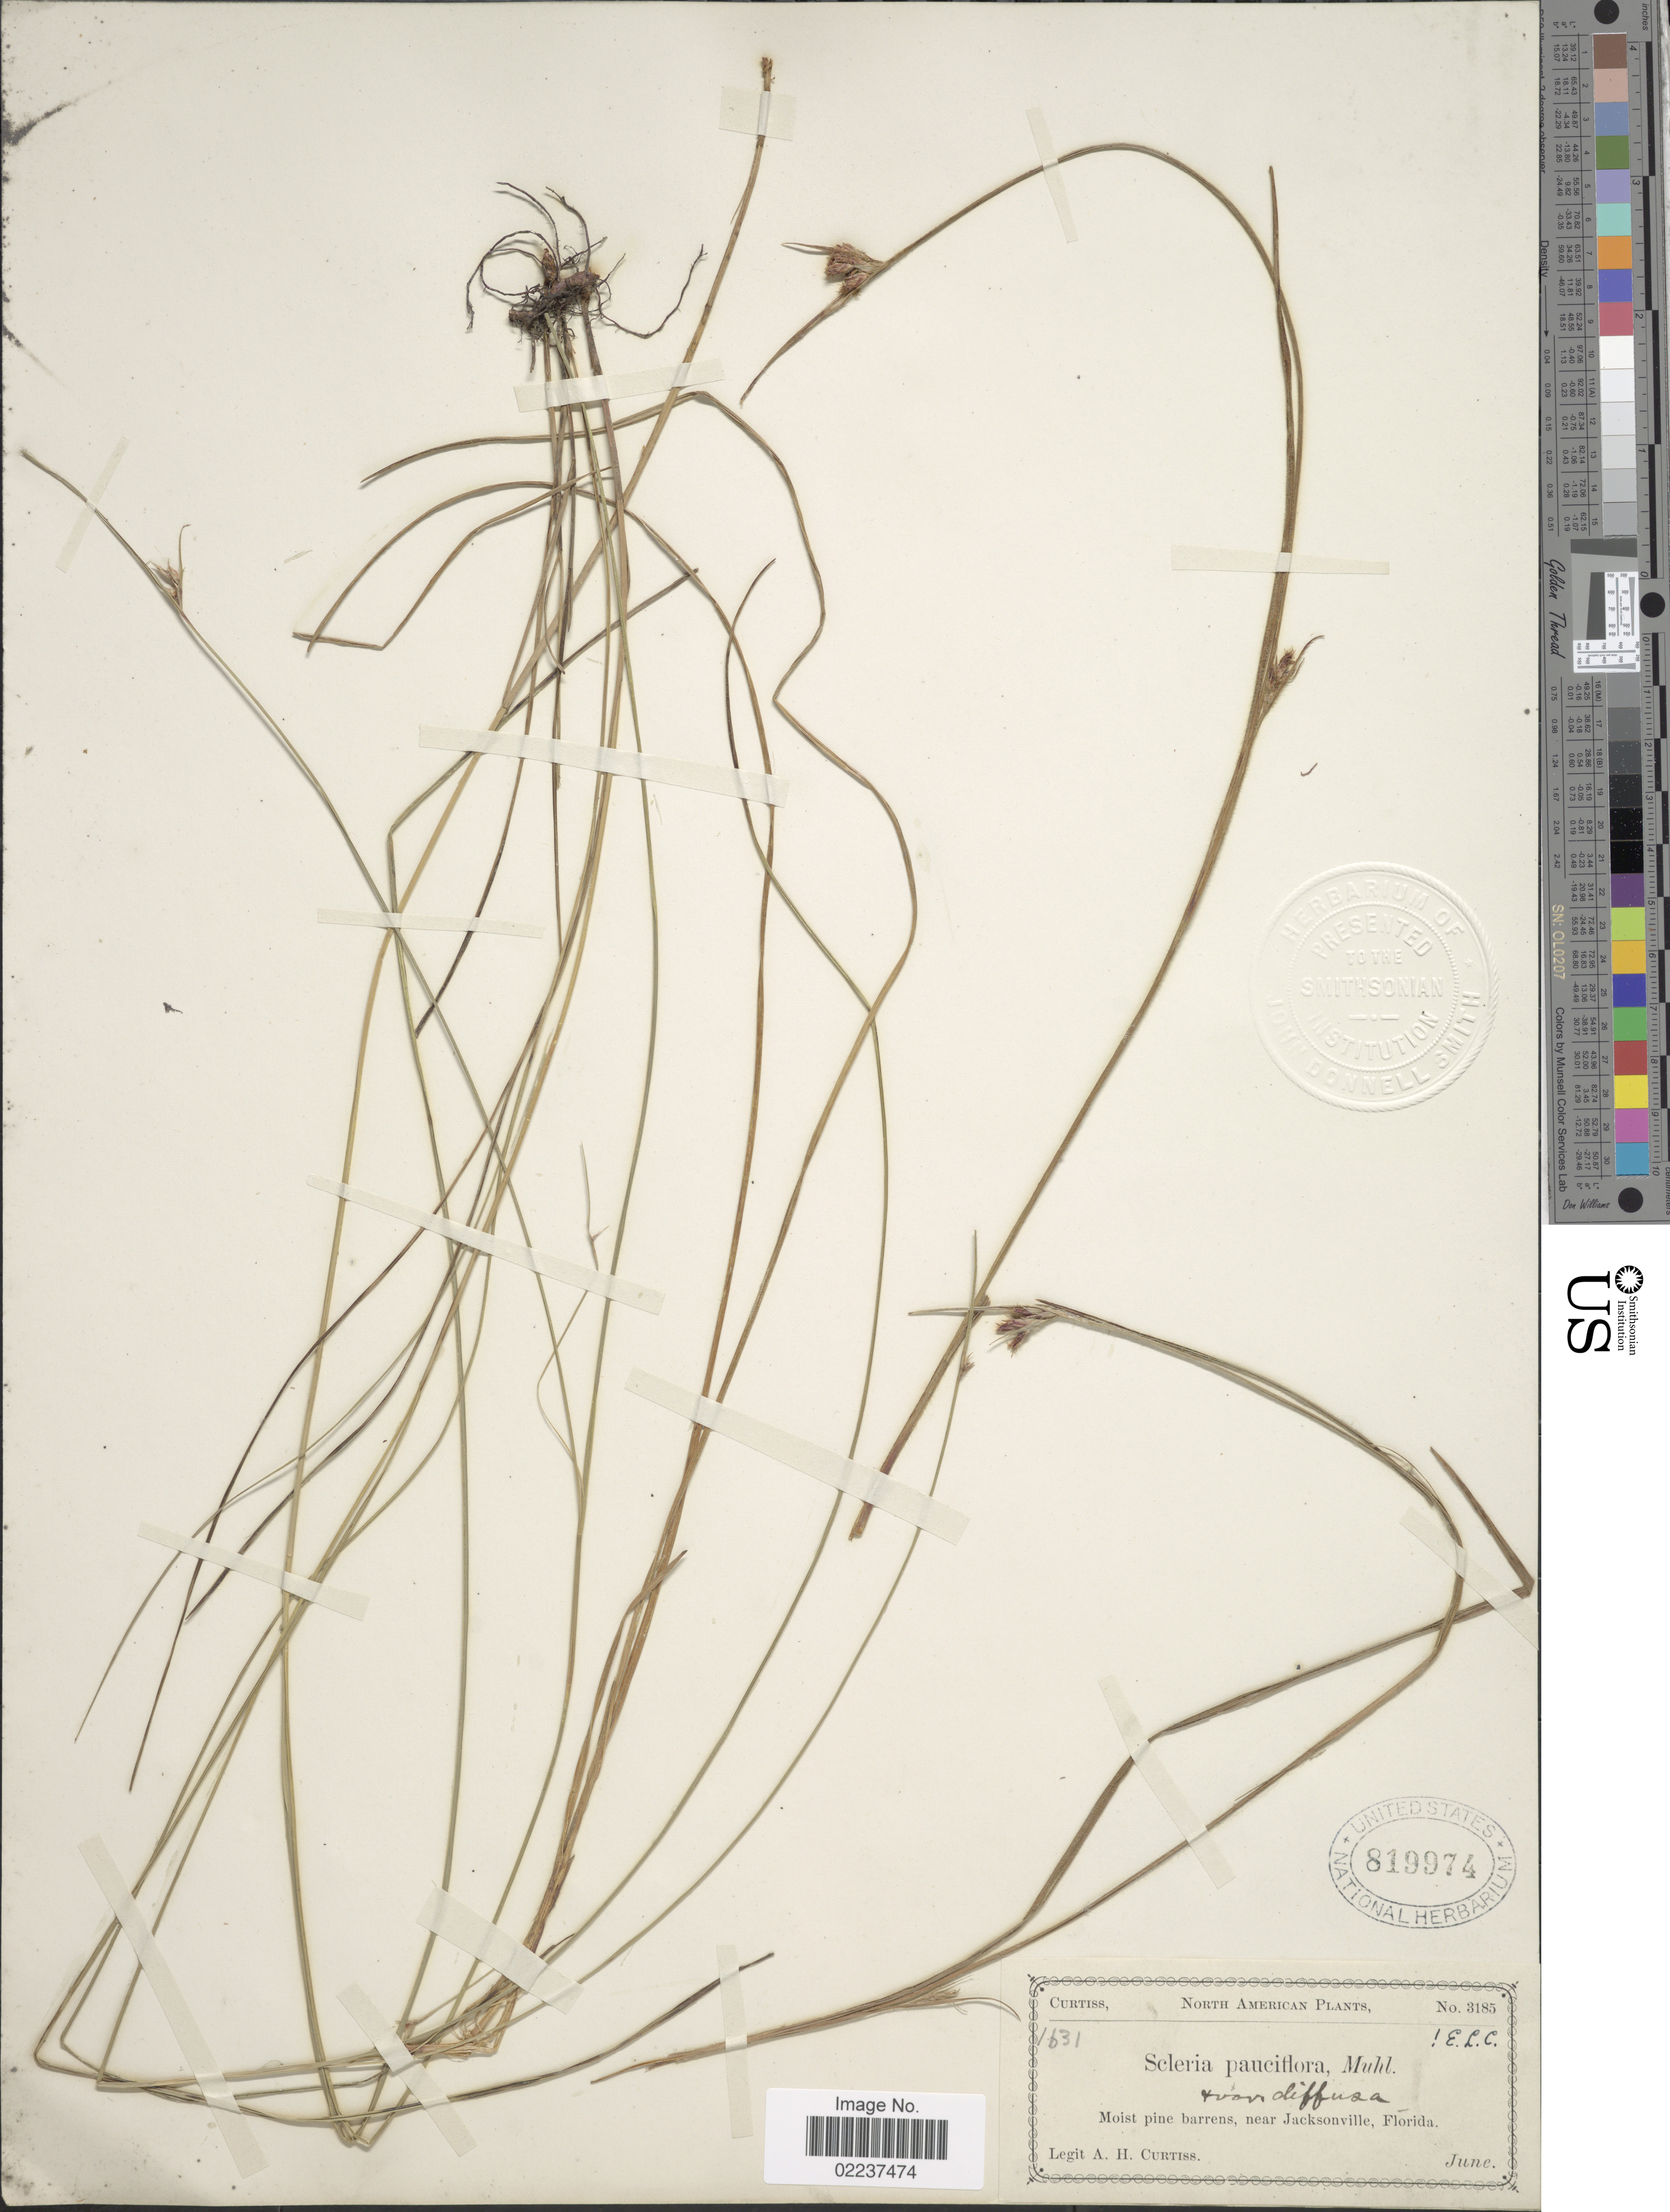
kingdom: Plantae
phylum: Tracheophyta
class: Liliopsida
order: Poales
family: Cyperaceae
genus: Scleria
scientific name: Scleria pauciflora var. diffusa, ined.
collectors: A. H. Curtiss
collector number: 1631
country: United States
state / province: Florida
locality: Near Jacksonville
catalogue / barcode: US 819974